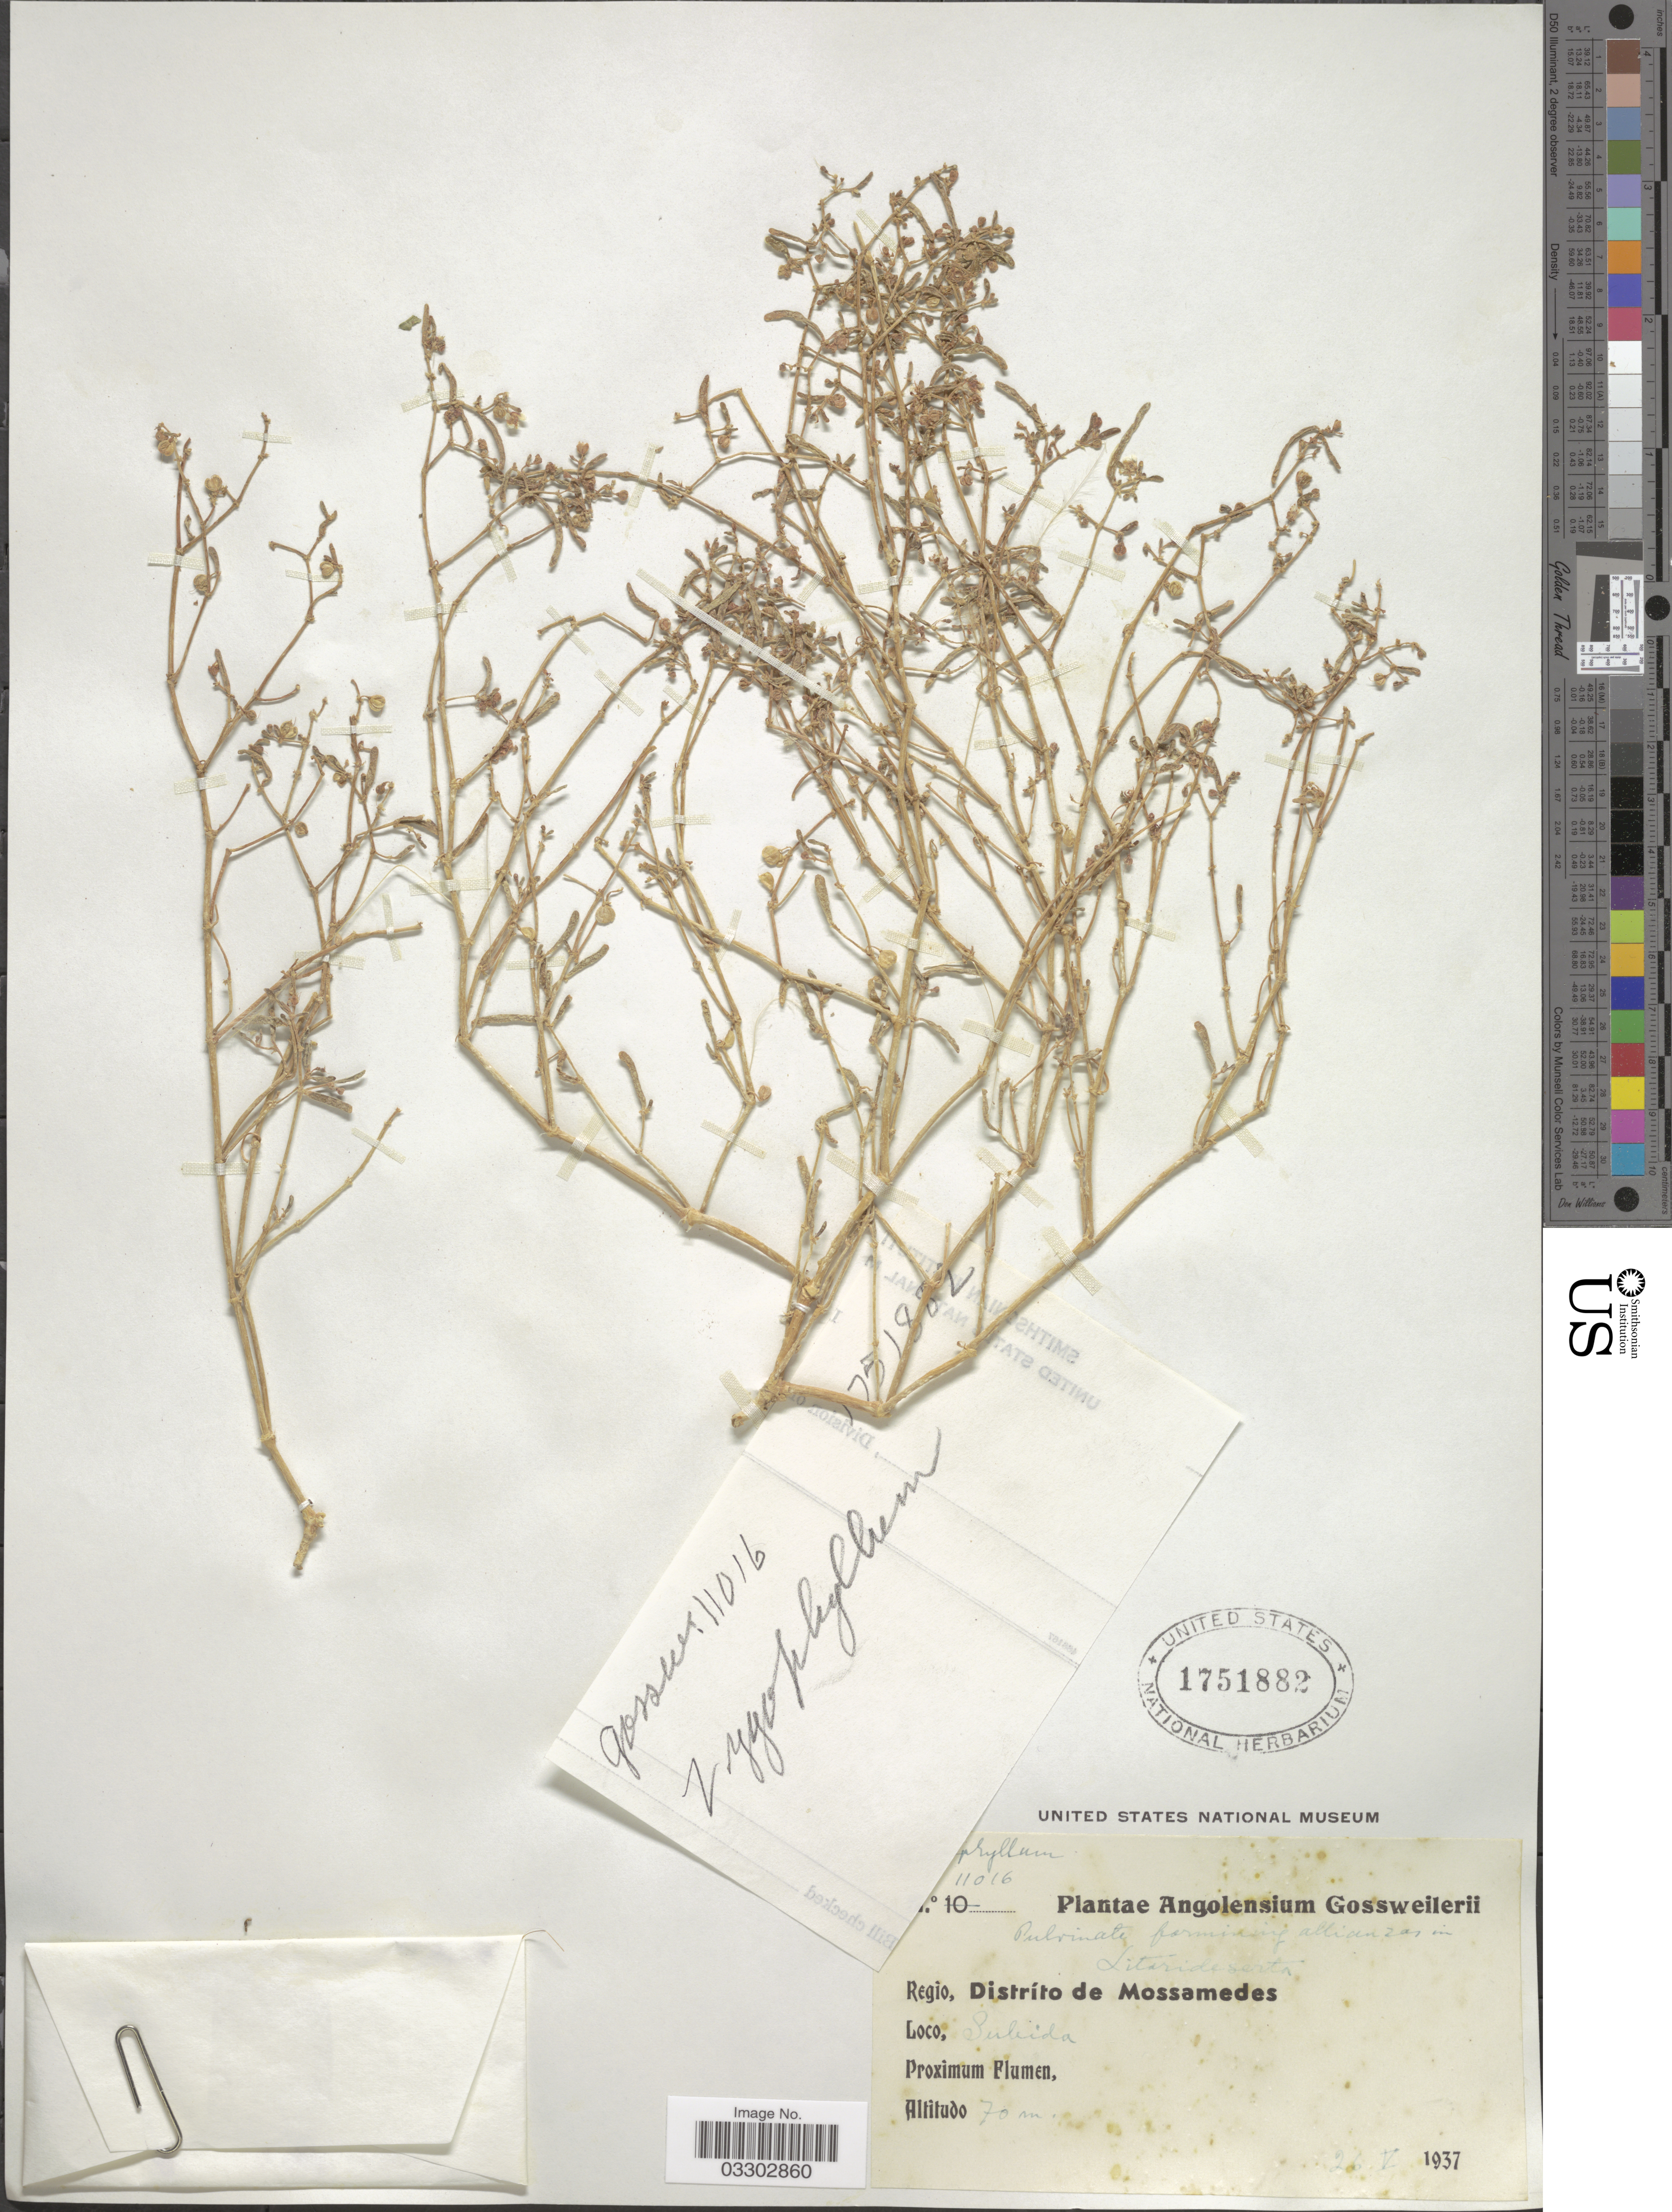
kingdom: Plantae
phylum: Tracheophyta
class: Magnoliopsida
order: Zygophyllales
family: Zygophyllaceae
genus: Zygophyllum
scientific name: Zygophyllum sp.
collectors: -. Gossweiler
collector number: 11016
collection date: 1937-05-26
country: Angola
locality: Regio, Distrito de Mossamedes. Subida.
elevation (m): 70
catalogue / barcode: US 1751882